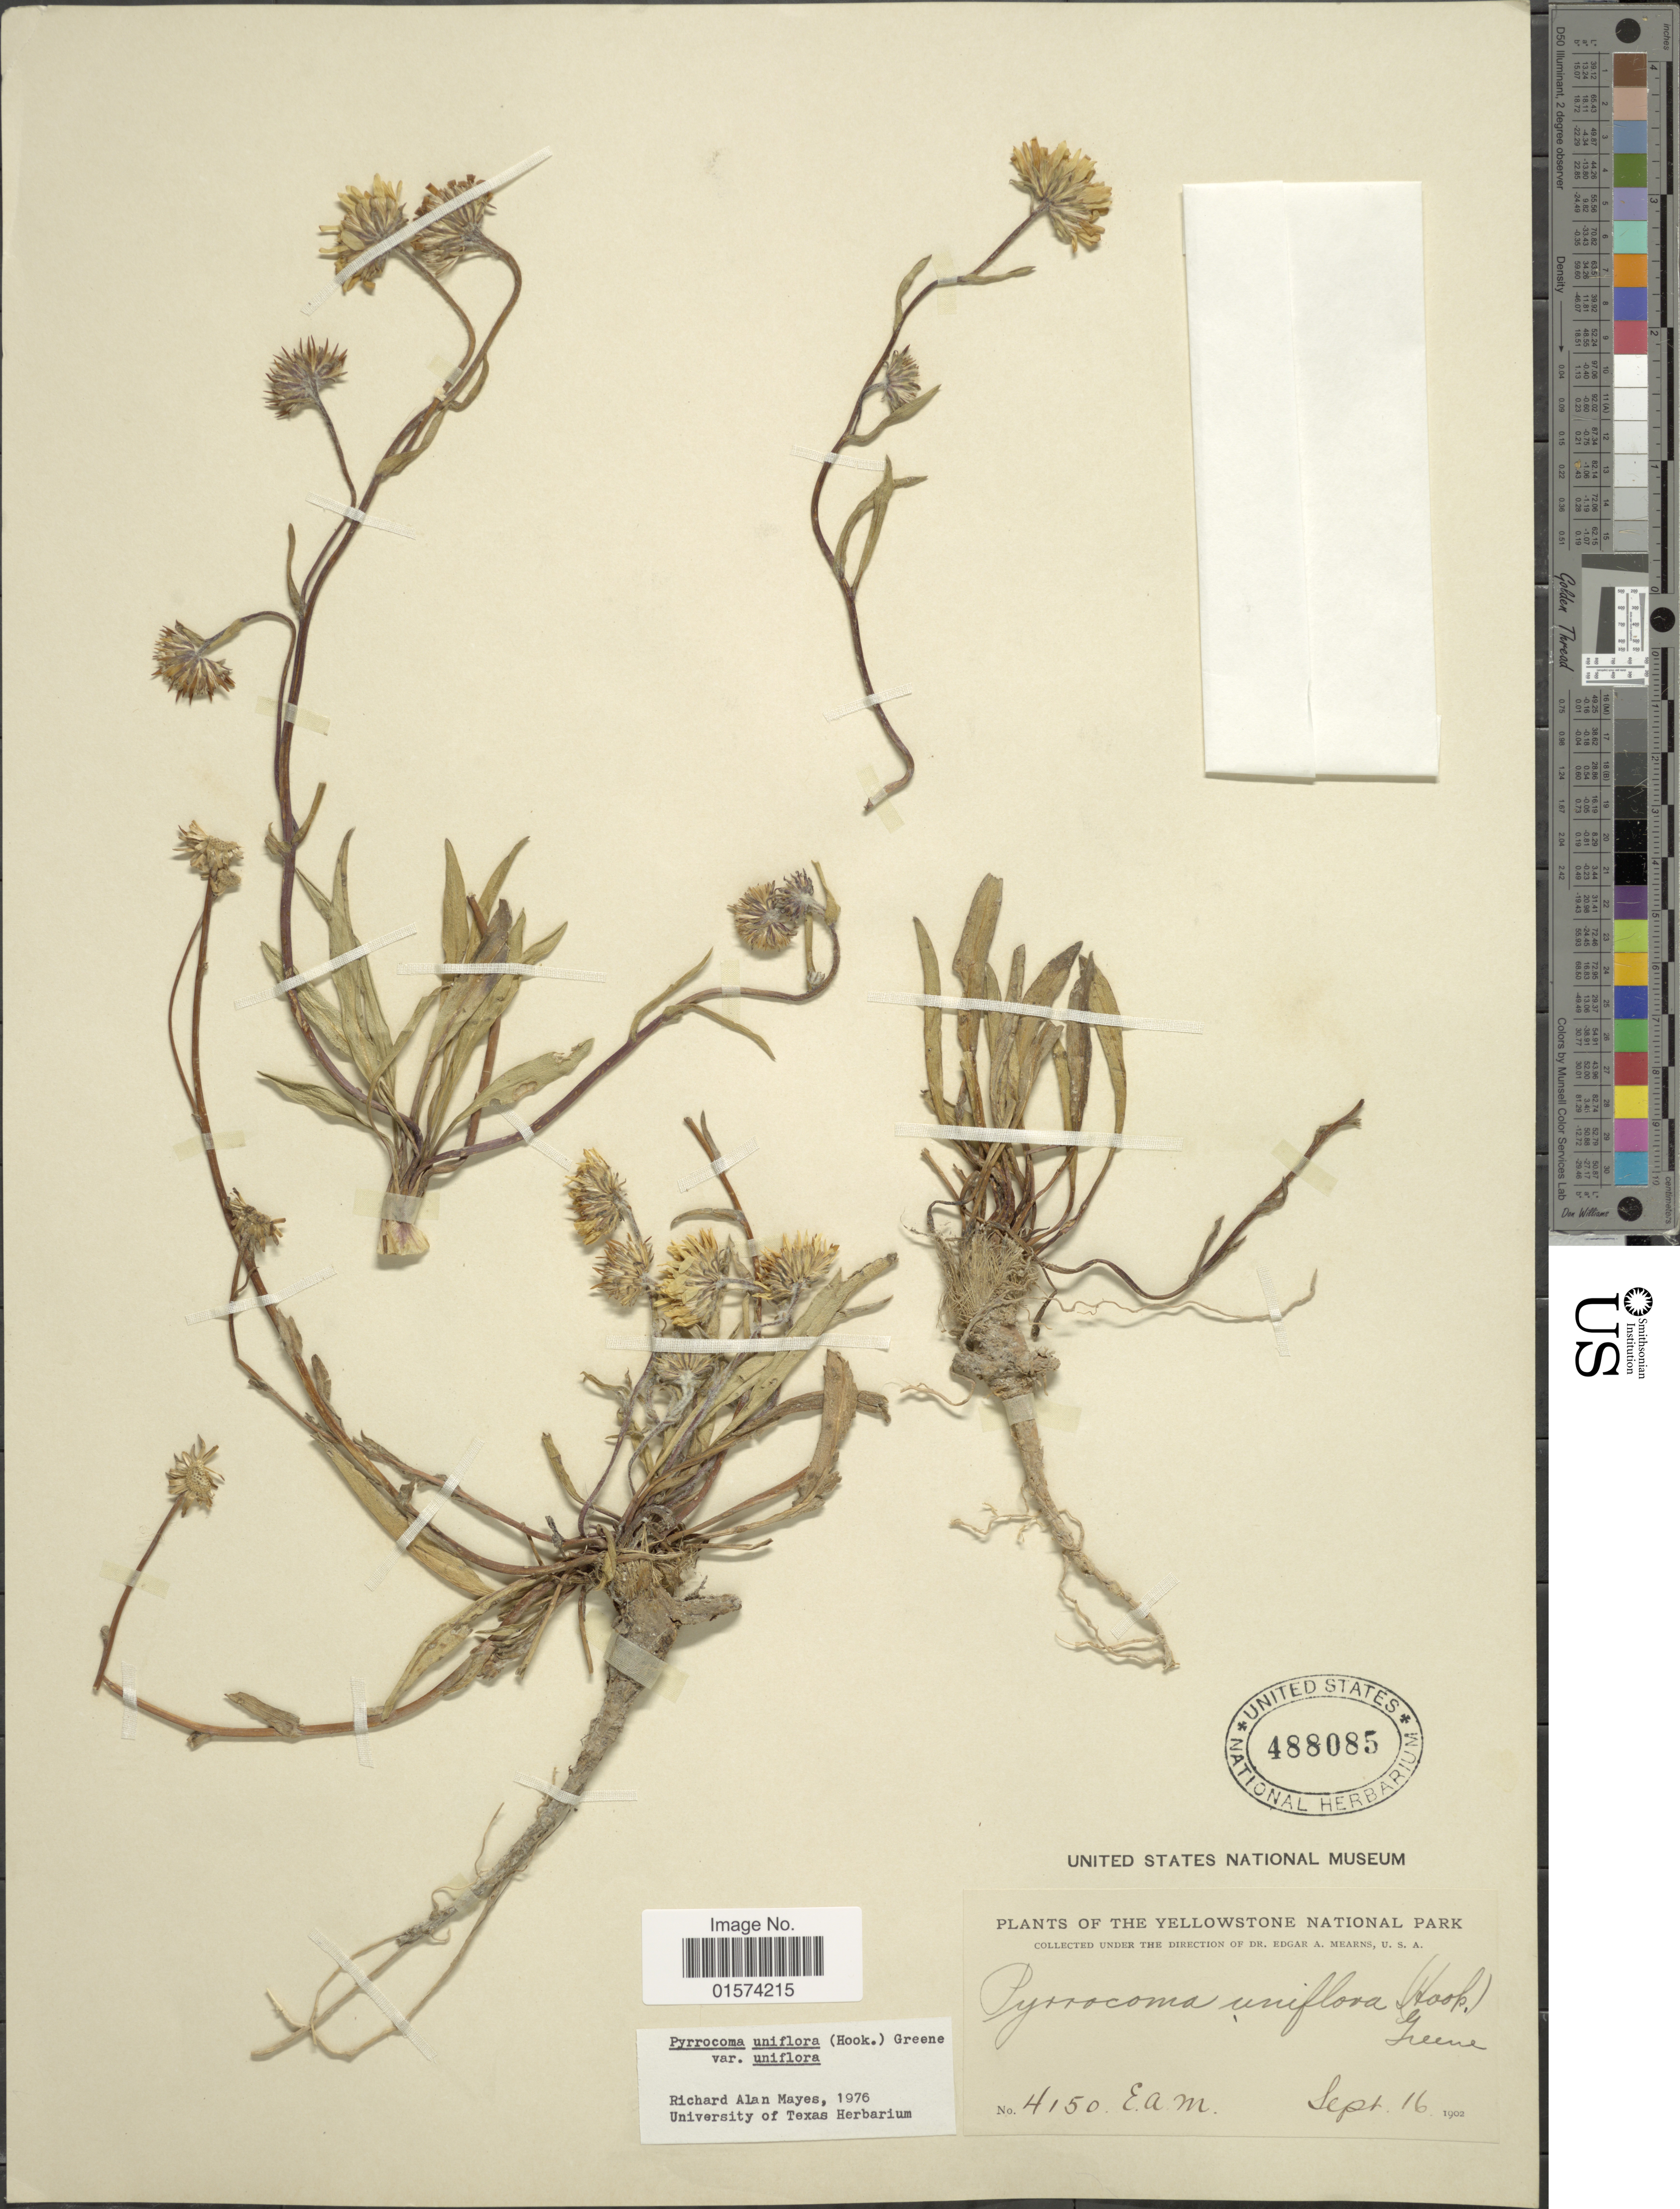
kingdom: Plantae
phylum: Tracheophyta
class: Magnoliopsida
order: Asterales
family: Asteraceae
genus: Pyrrocoma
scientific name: Pyrrocoma uniflora var. uniflora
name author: (Hook.) Greene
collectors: E. A. Mearns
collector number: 4150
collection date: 1902-09-16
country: United States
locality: Yellowstone National Park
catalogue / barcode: US 488085